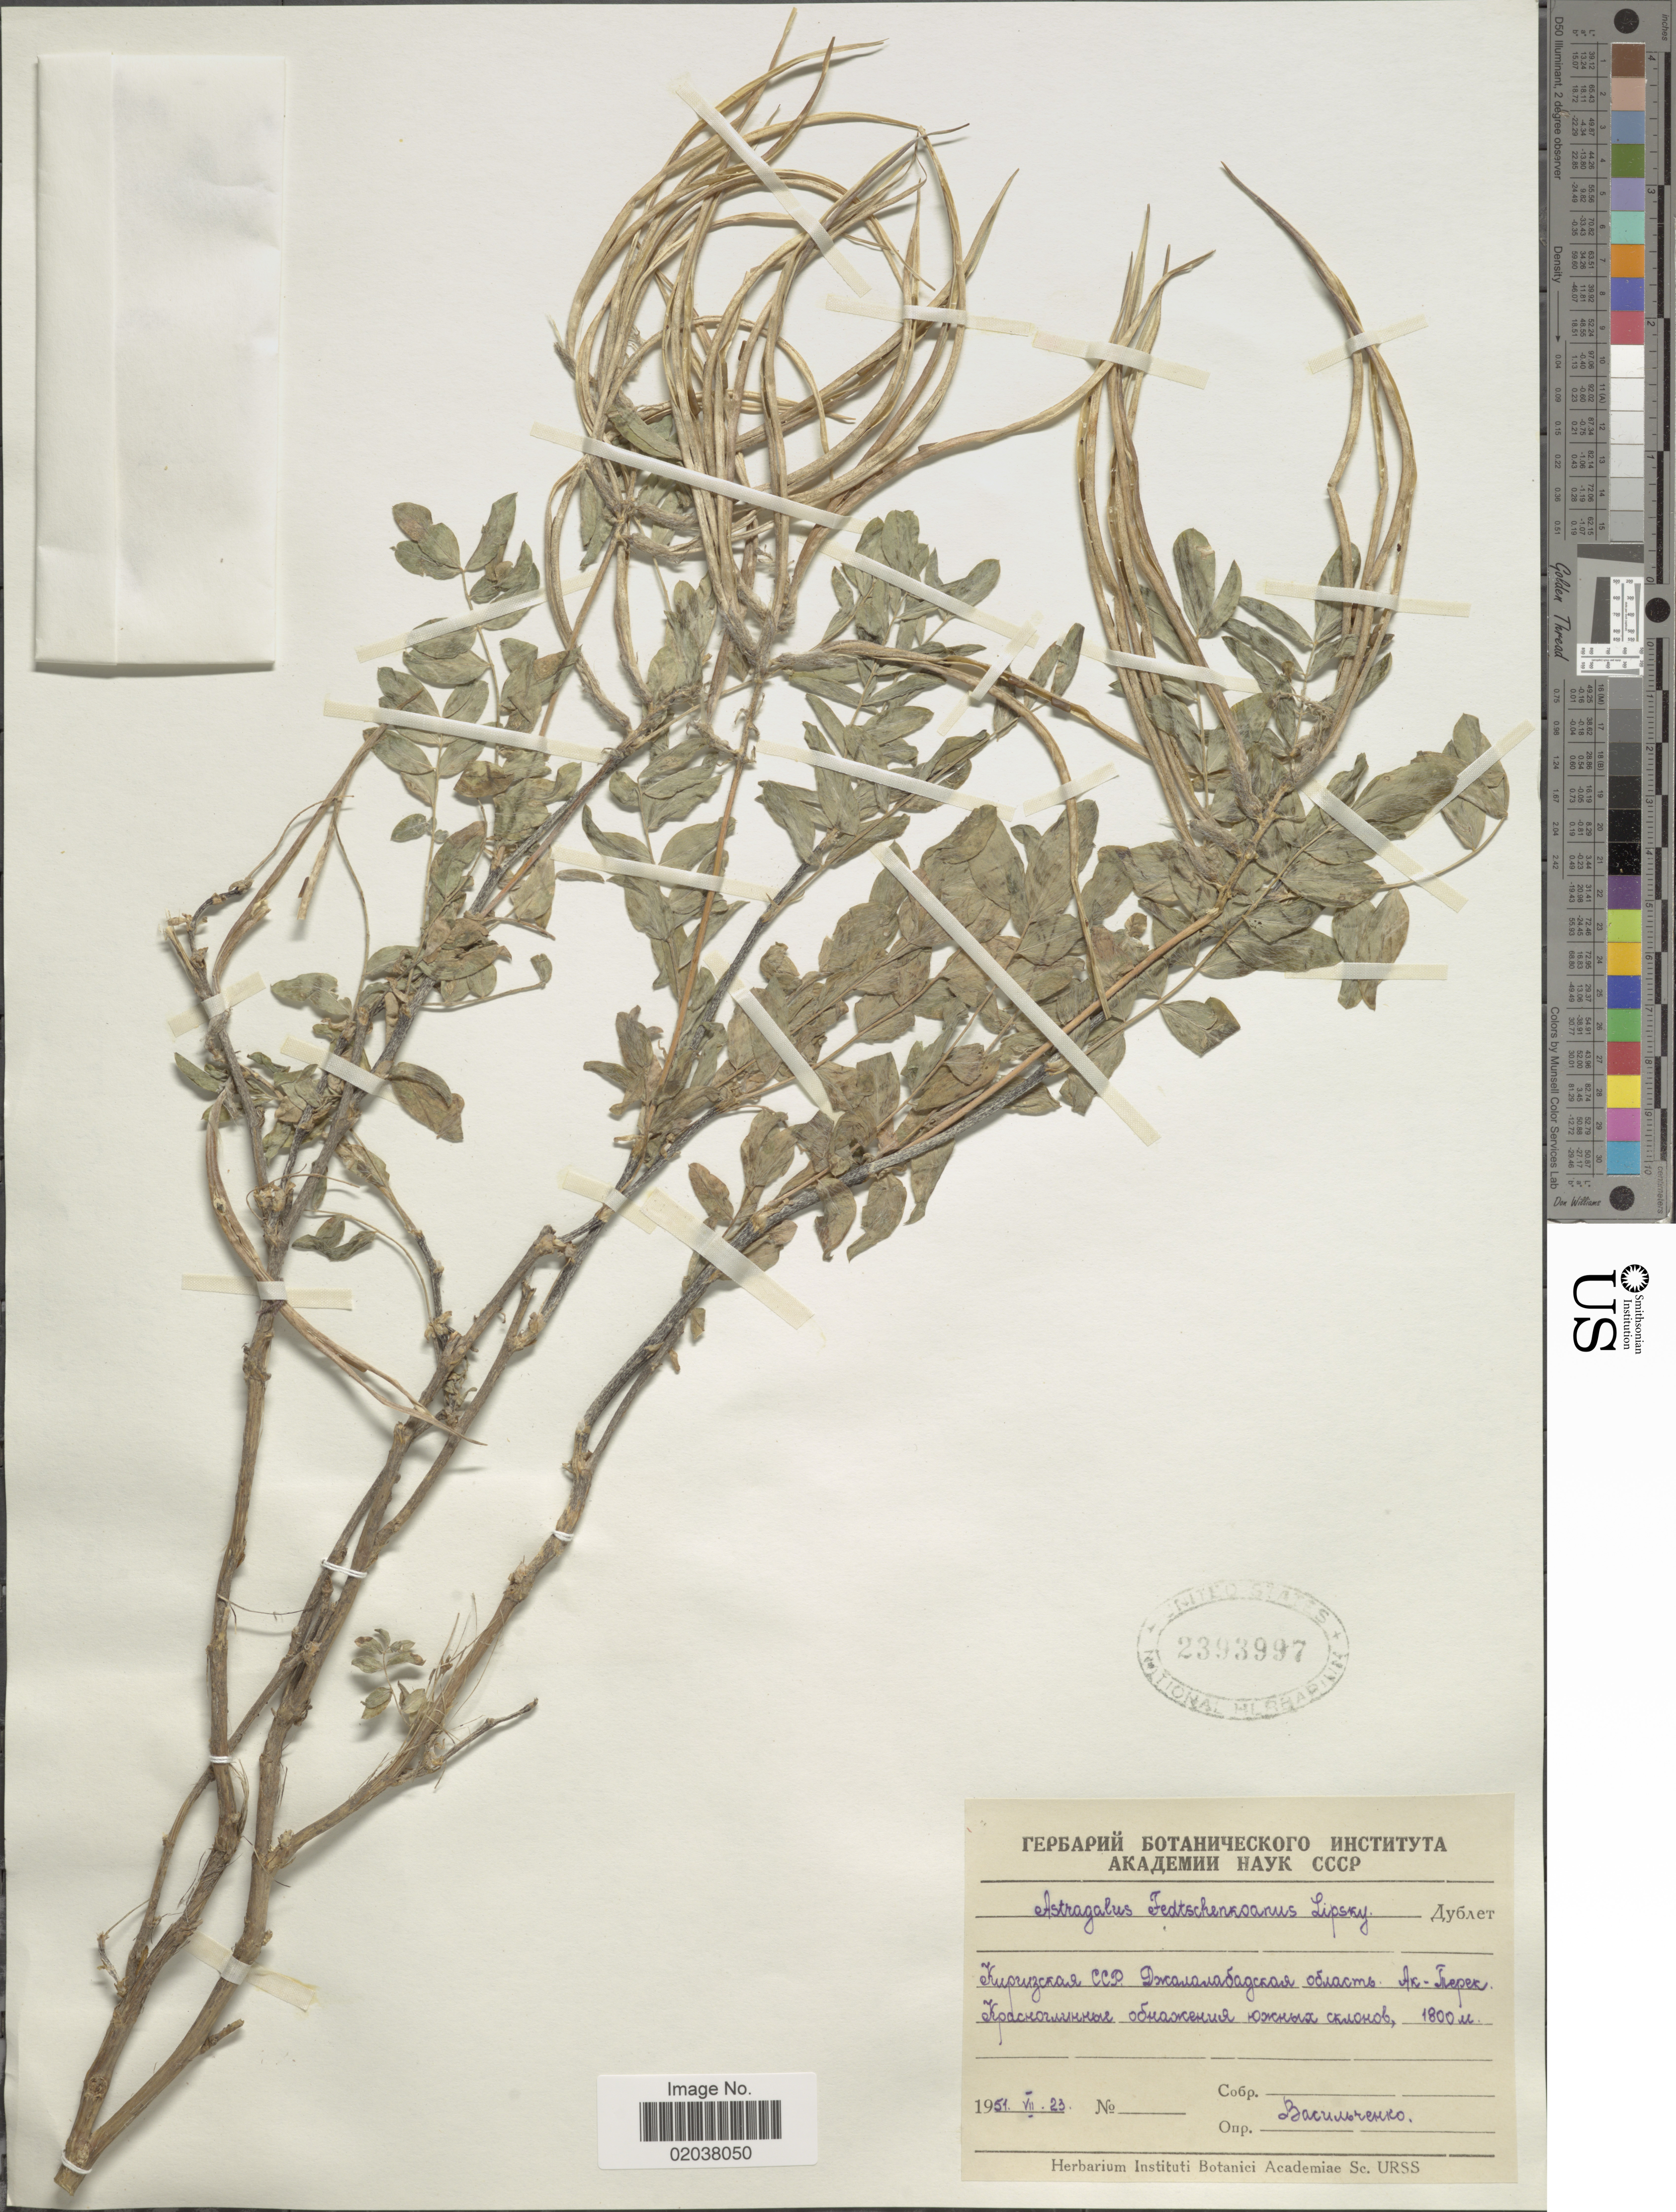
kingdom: Plantae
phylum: Tracheophyta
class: Magnoliopsida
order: Fabales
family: Fabaceae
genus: Astragalus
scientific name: Astragalus fedtschenkoanus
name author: Lipsky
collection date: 1951-07-23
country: Kyrgyzstan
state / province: Jalal-Abad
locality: Ak- Terek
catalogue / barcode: US 2393997